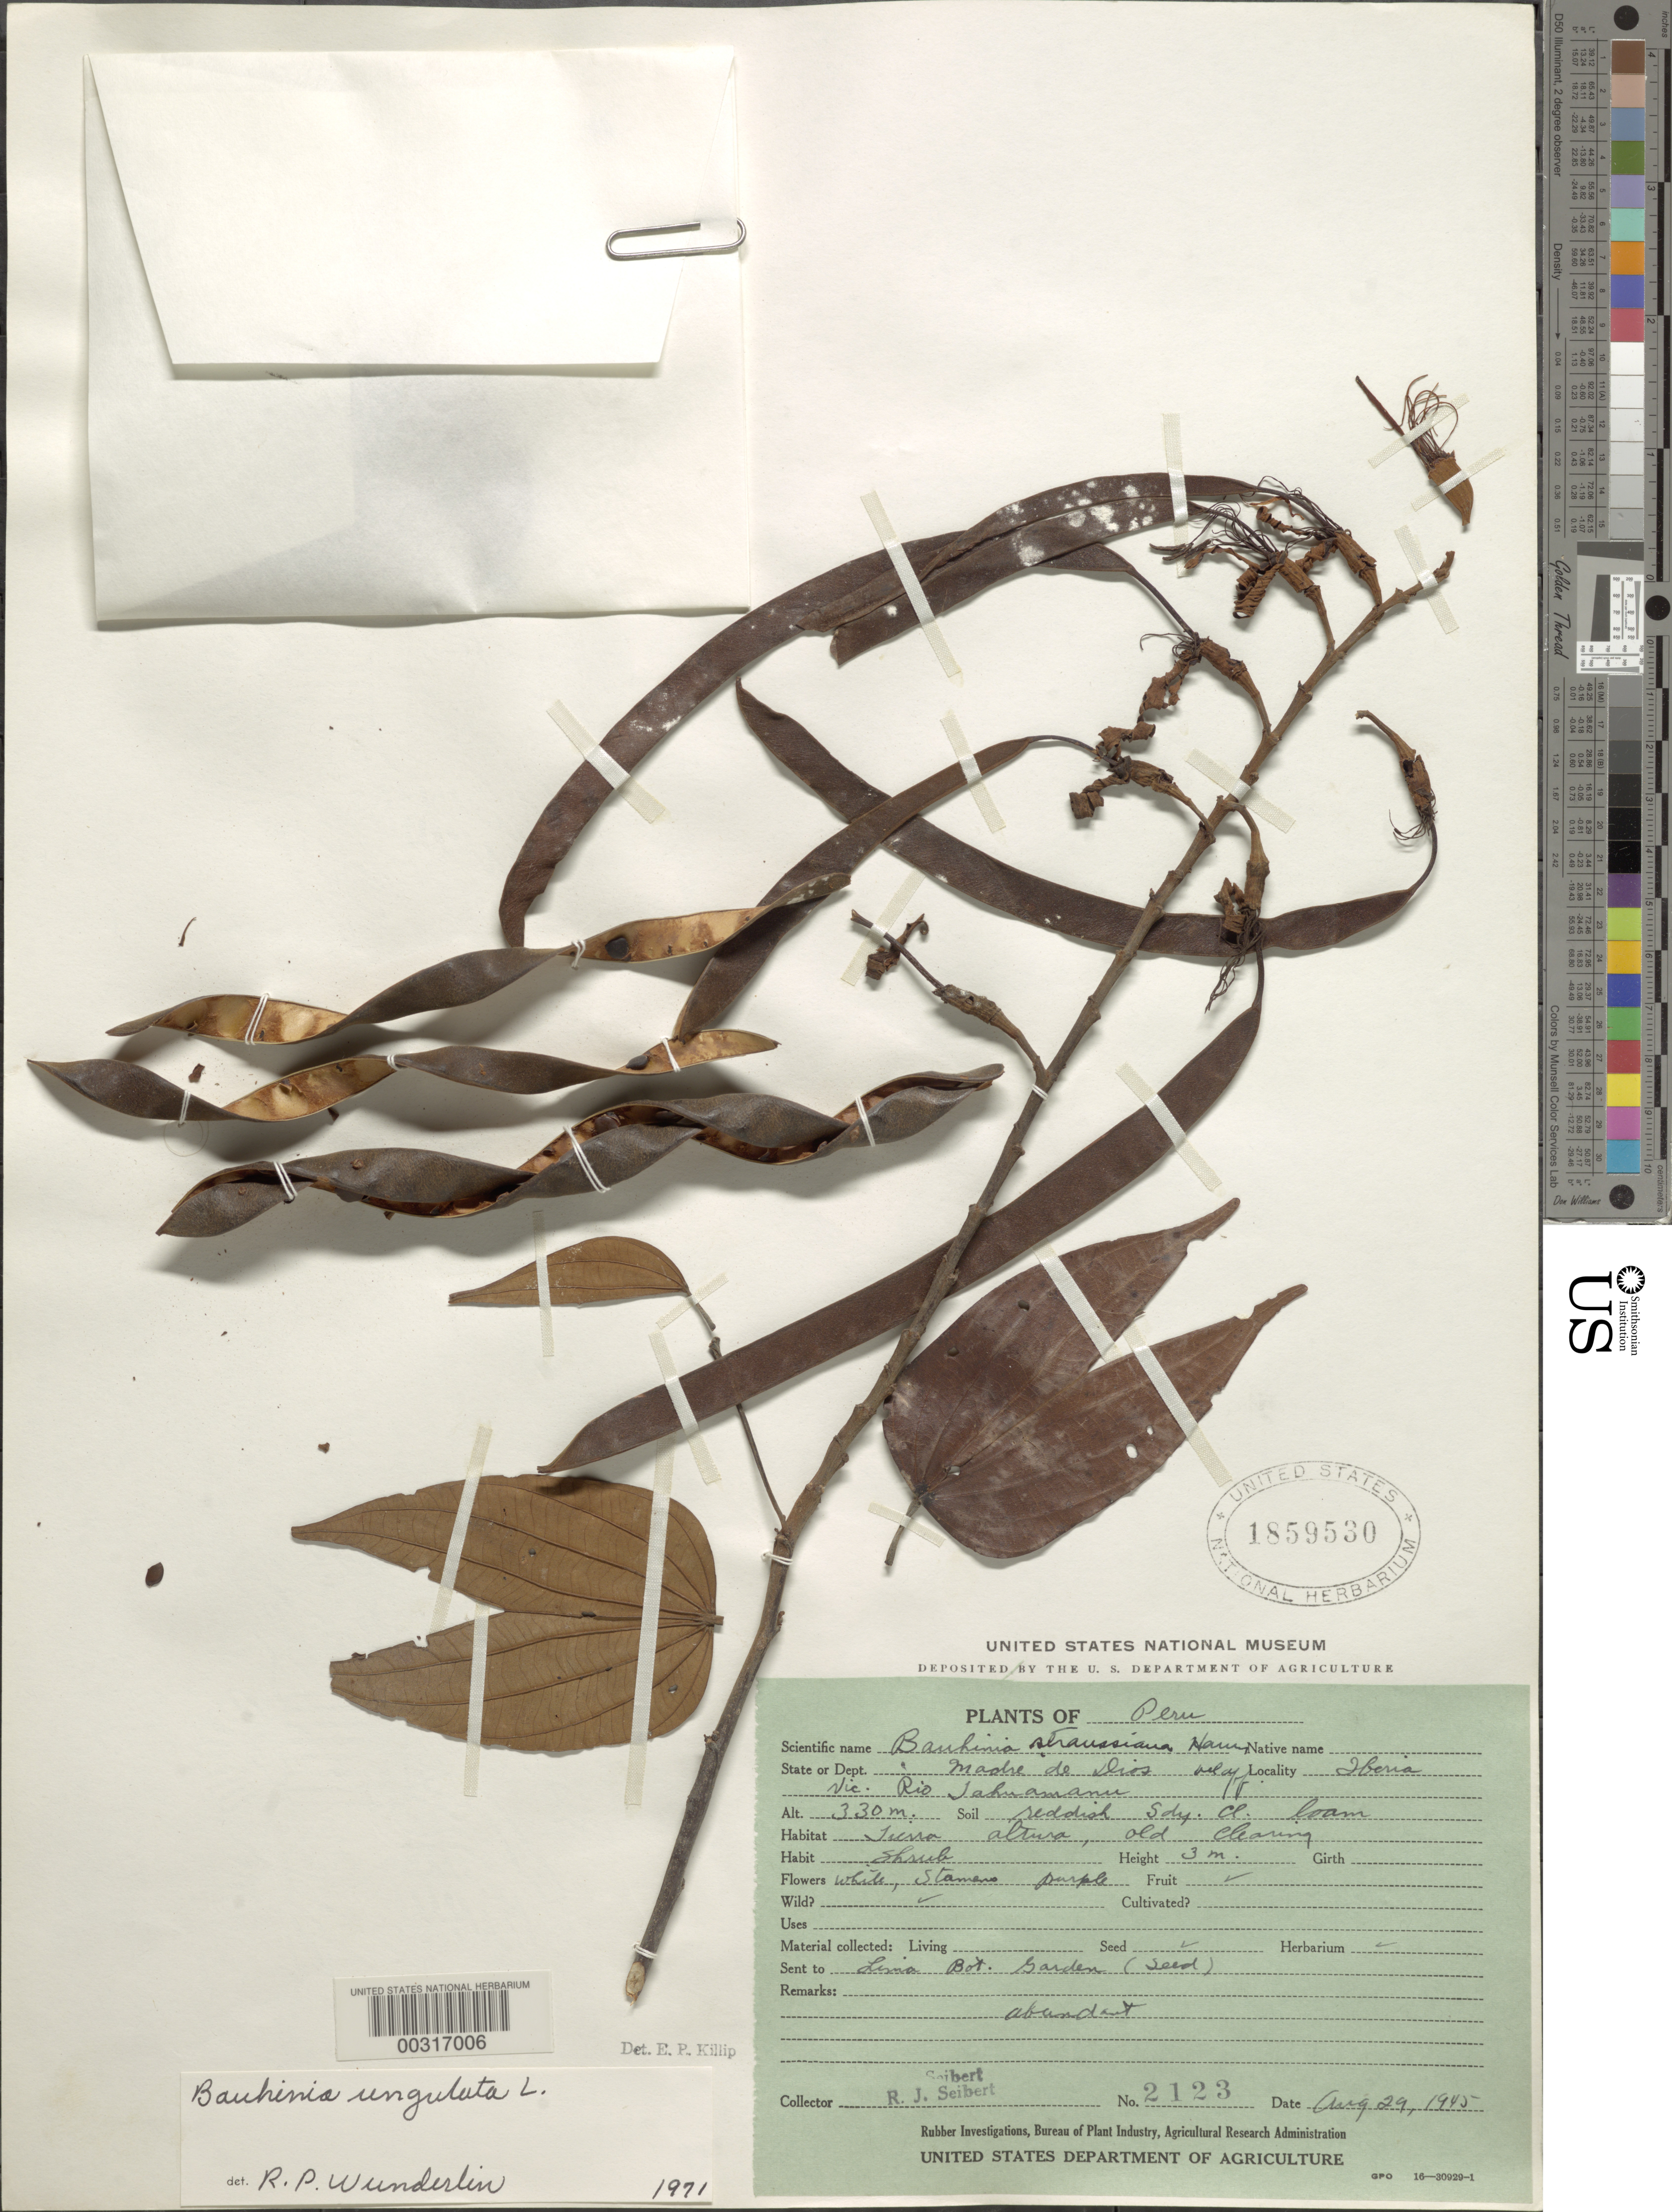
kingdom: Plantae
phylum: Tracheophyta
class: Magnoliopsida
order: Fabales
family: Fabaceae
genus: Bauhinia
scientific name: Bauhinia ungulata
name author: L.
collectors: R. J. Seibert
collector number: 2123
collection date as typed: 29 Aug 1945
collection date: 1945-08-29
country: Peru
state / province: Madre de Dios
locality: Iberia, vicinity of rio jahuamanu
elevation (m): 330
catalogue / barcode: US 1859530